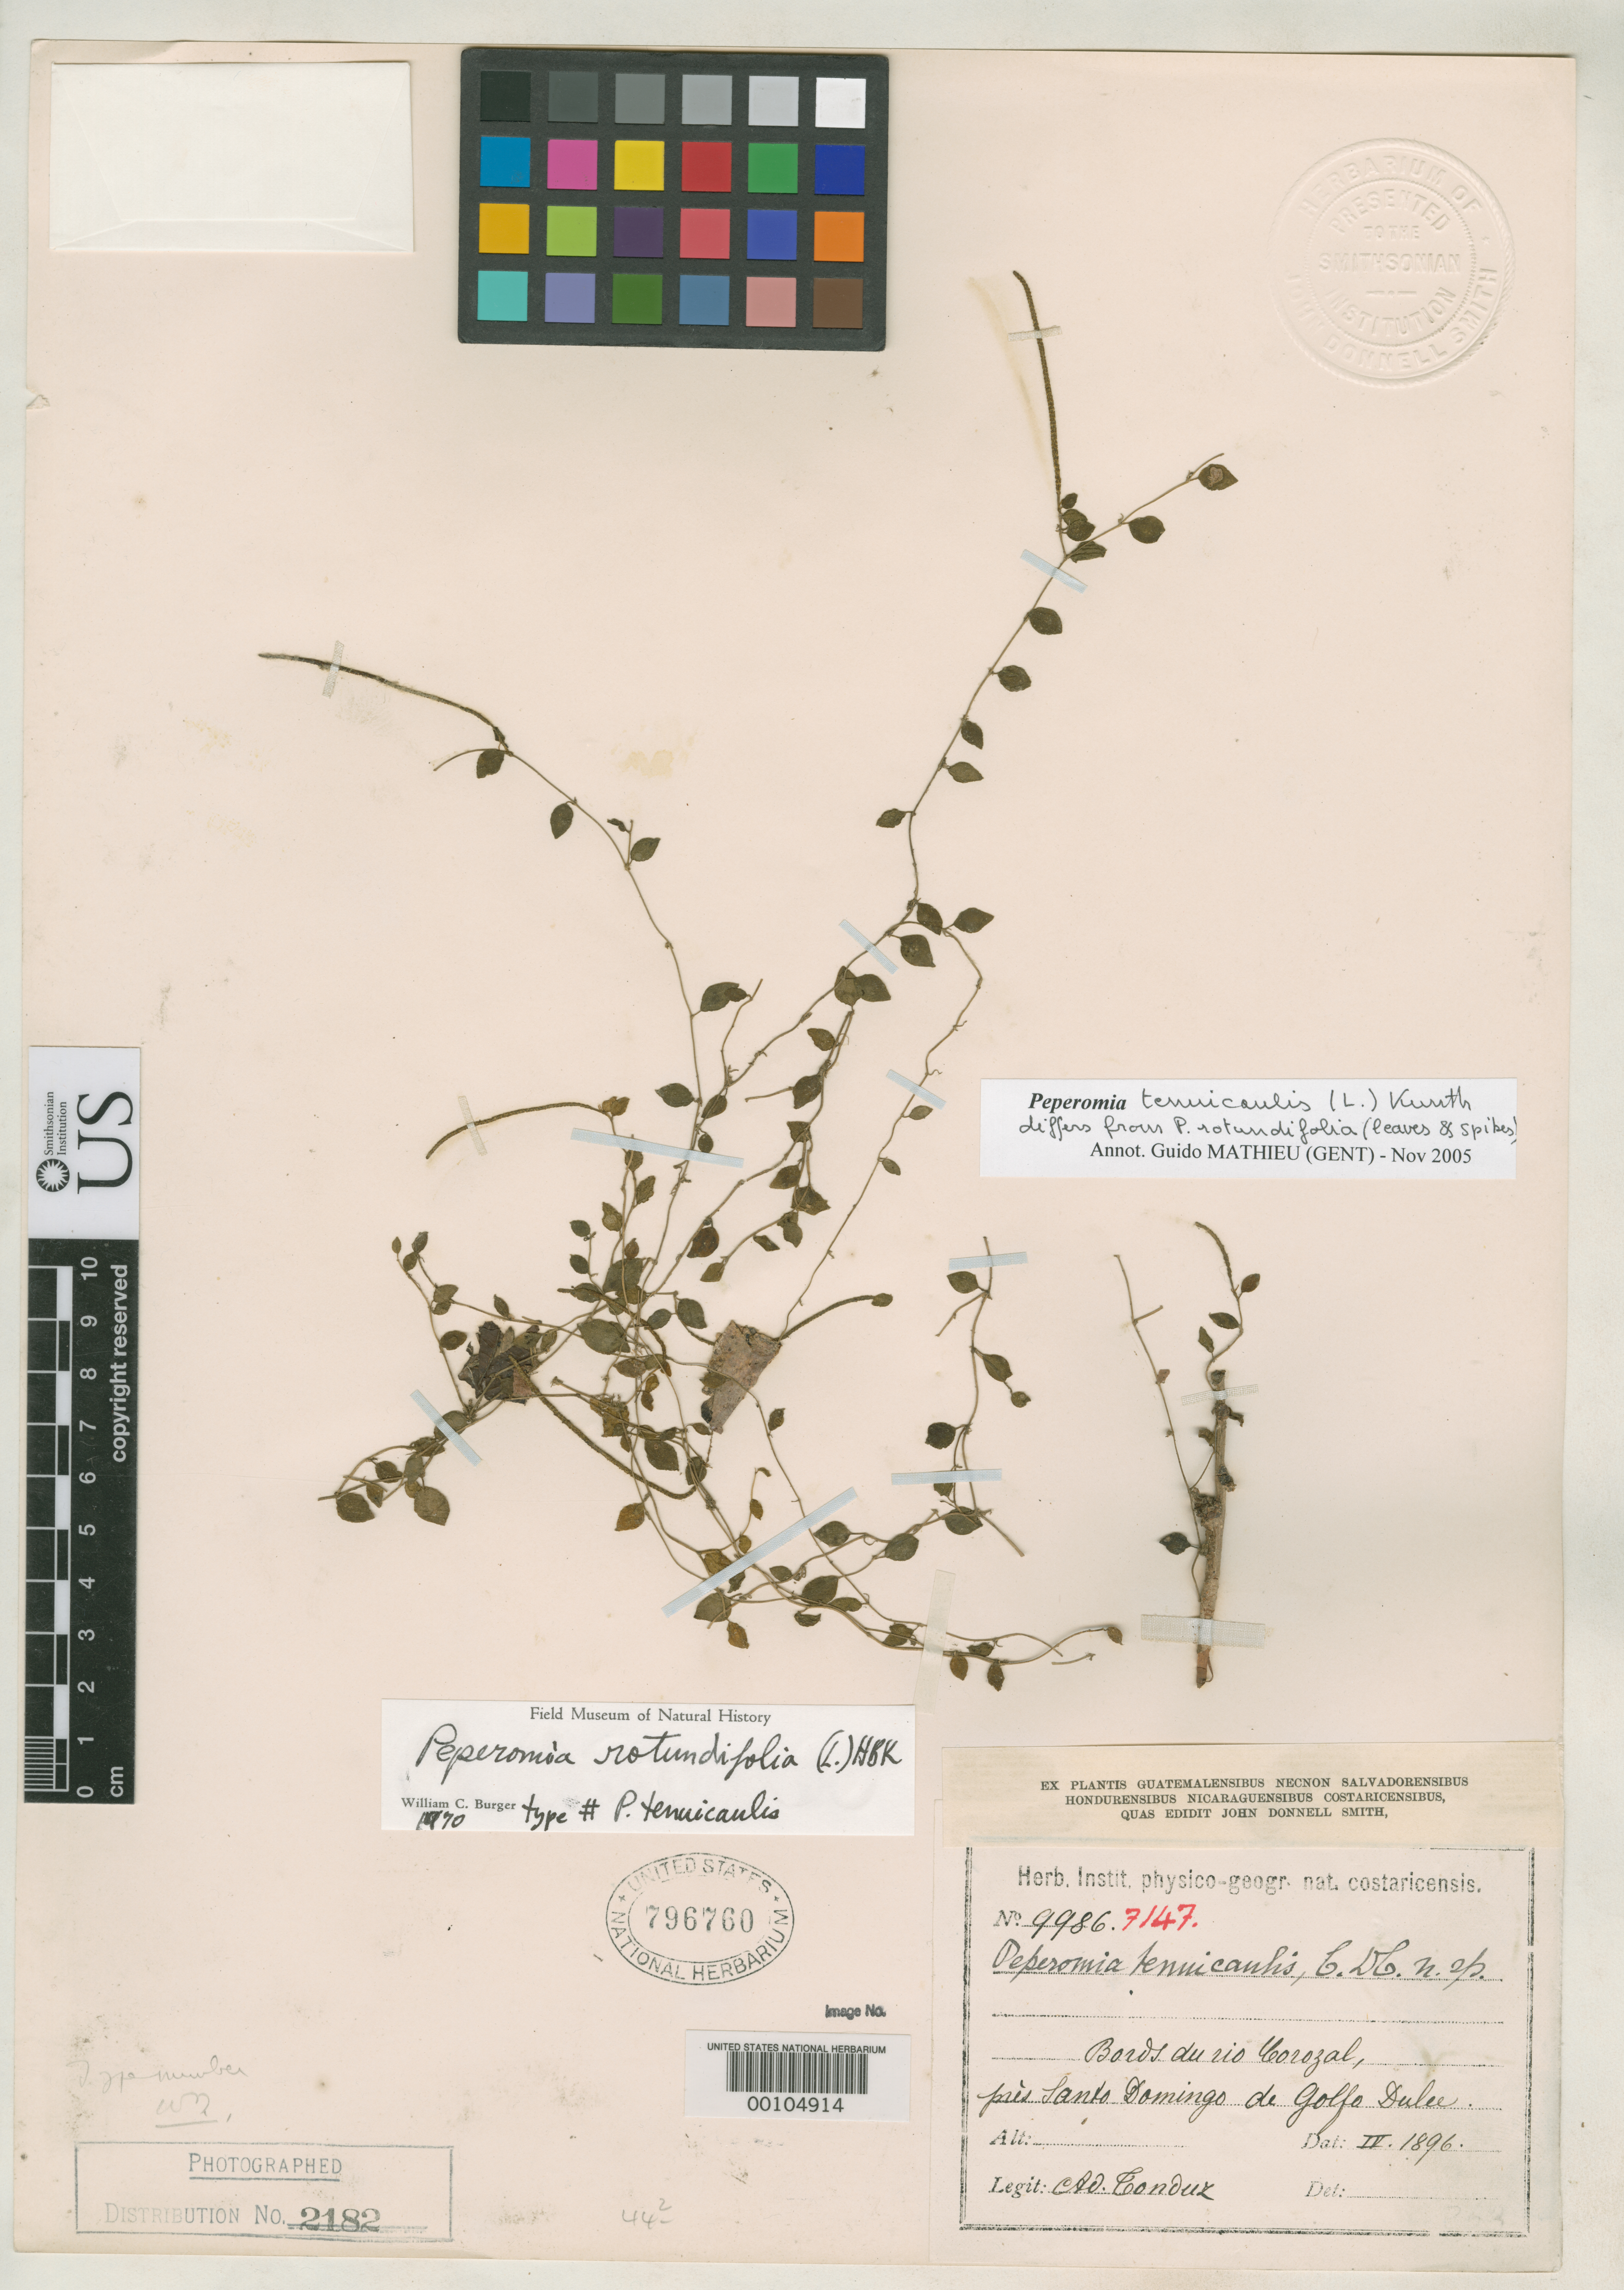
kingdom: Plantae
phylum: Tracheophyta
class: Magnoliopsida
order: Piperales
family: Piperaceae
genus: Peperomia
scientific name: Peperomia tenuicaulis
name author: C. DC. in Pittier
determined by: Mathieu, Guido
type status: Isosyntype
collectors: A. Tonduz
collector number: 9986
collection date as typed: Apr 1896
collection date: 1896-04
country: Costa Rica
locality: Rio Corozal near Santo Domingo de Golfo Dulce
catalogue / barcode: US 796760